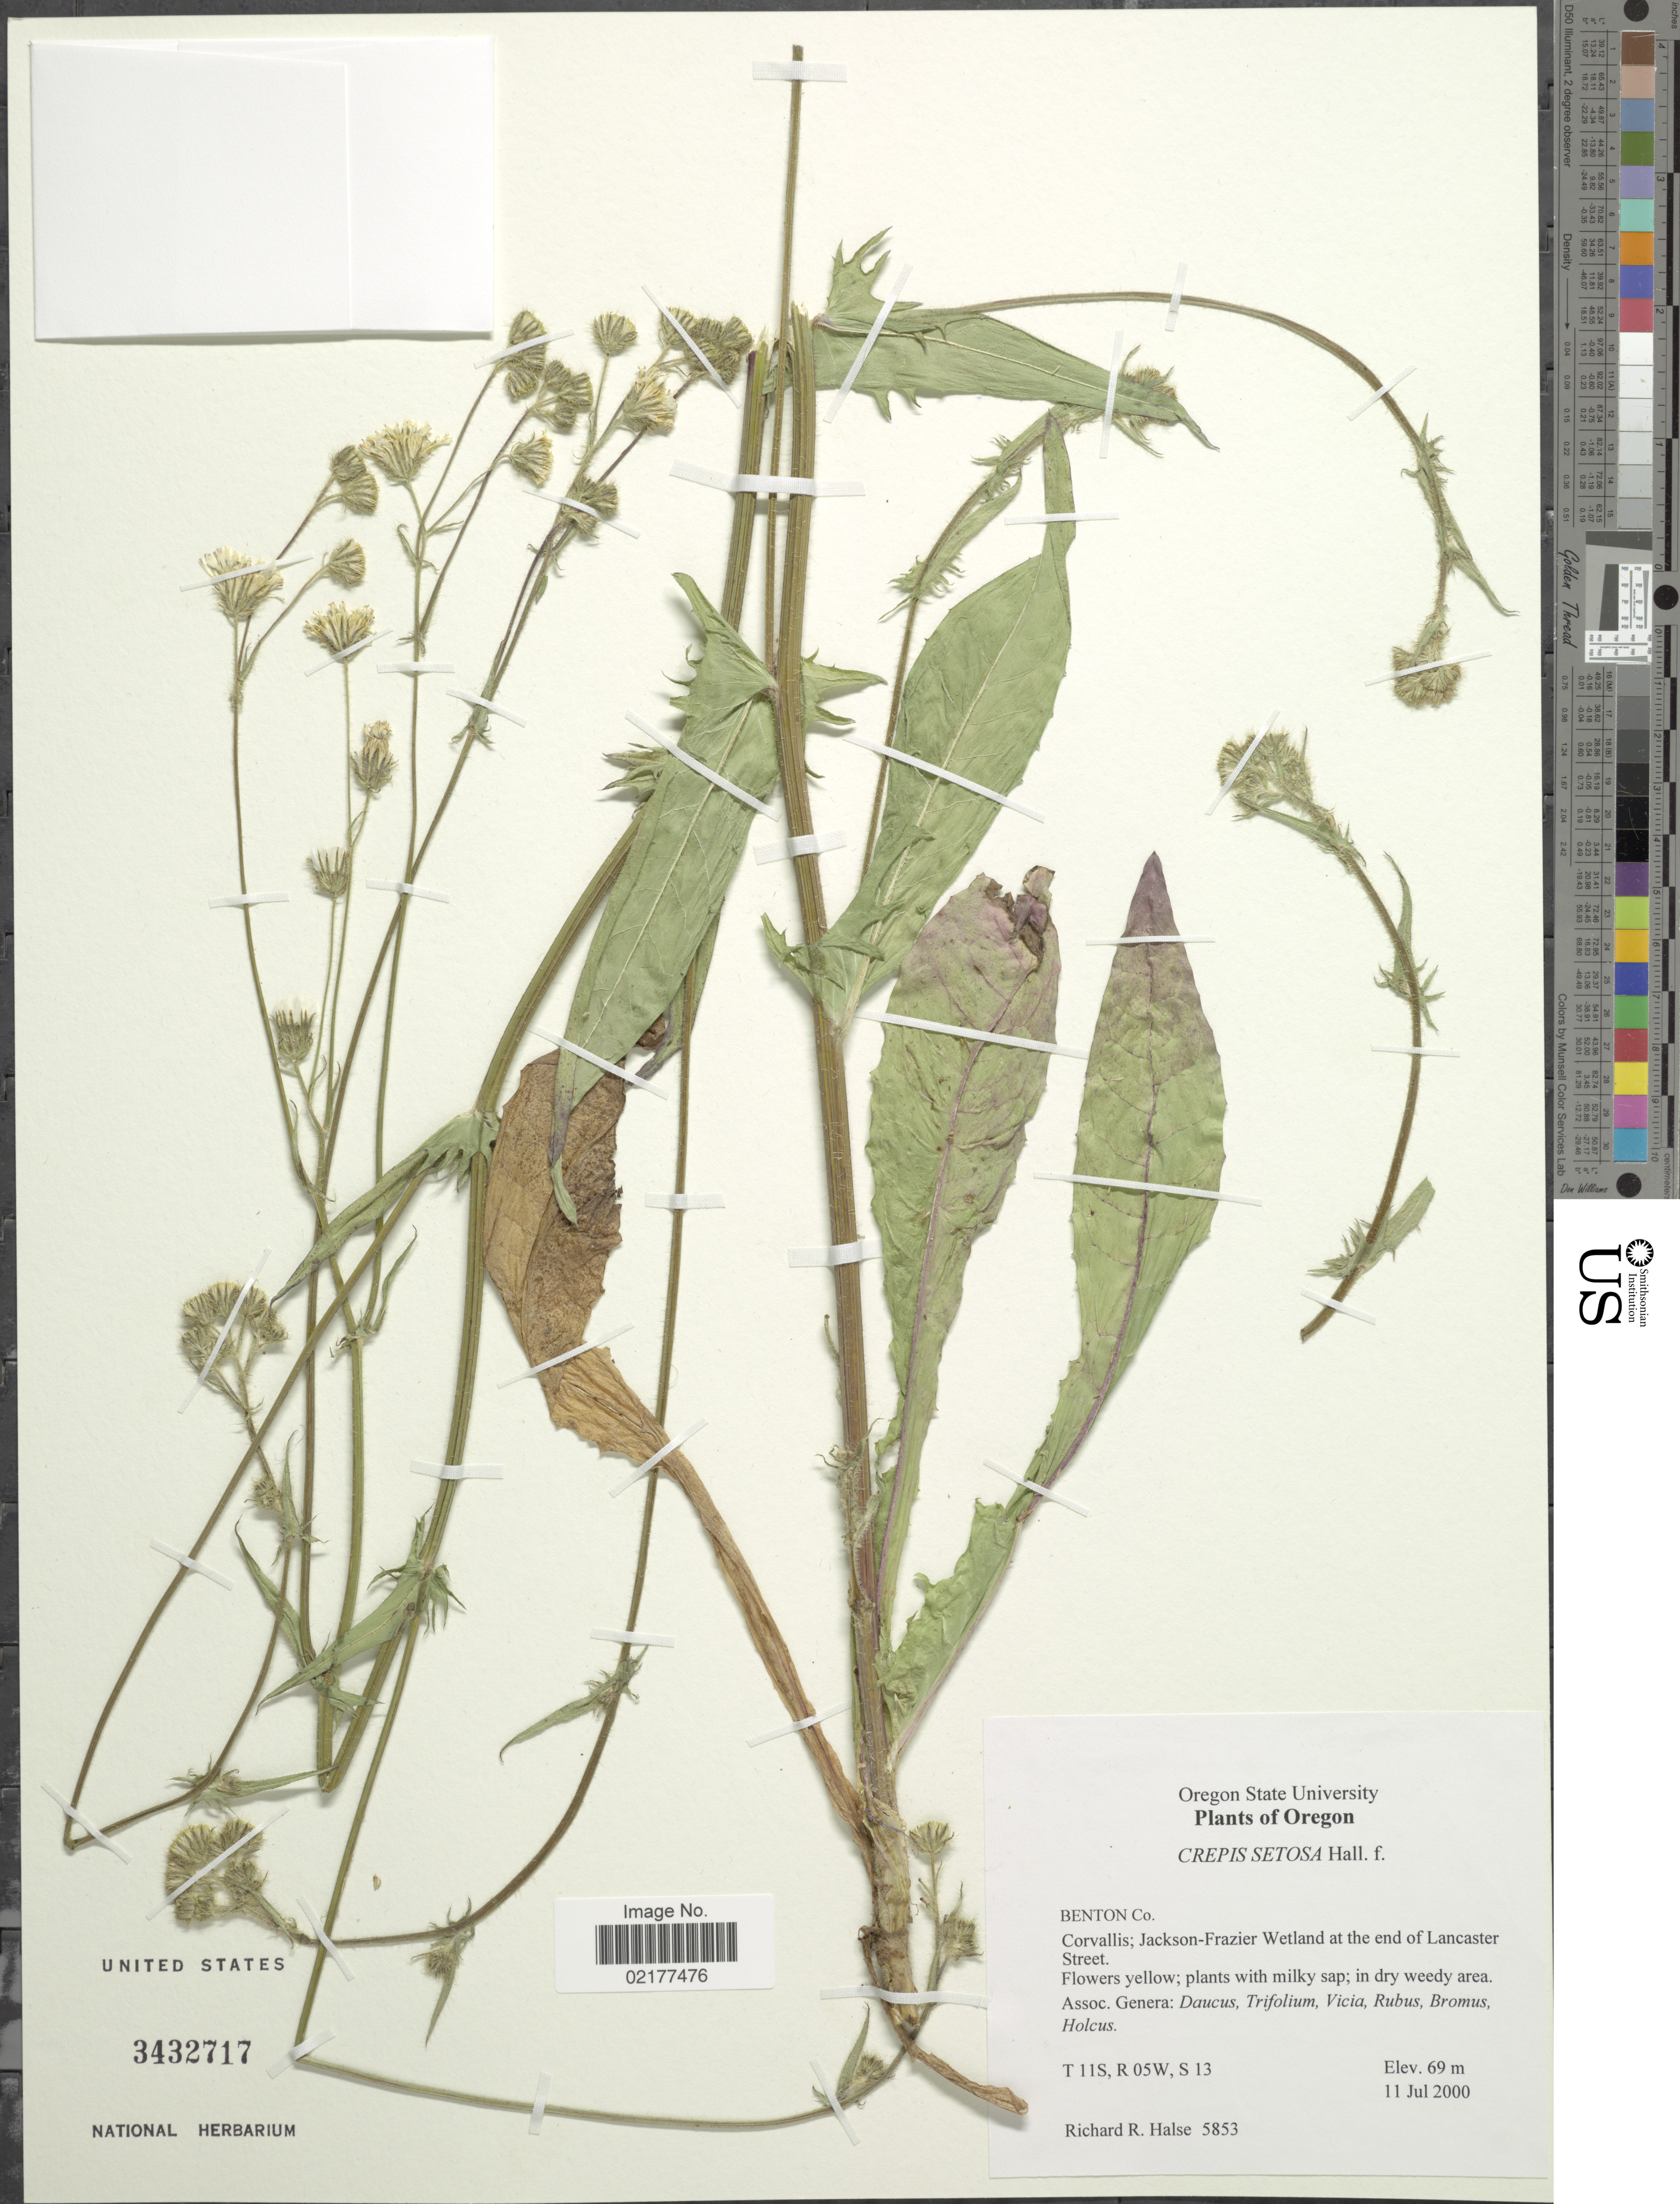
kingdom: Plantae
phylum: Tracheophyta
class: Magnoliopsida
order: Asterales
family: Asteraceae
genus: Crepis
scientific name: Crepis setosa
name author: Haller f.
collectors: R. Halse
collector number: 5853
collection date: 2000-07-11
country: United States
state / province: Oregon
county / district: Benton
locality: Benton Co. Corvallis; Jackson-Frazier Wetland at the end of Lancaster Street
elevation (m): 69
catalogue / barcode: US 3432717